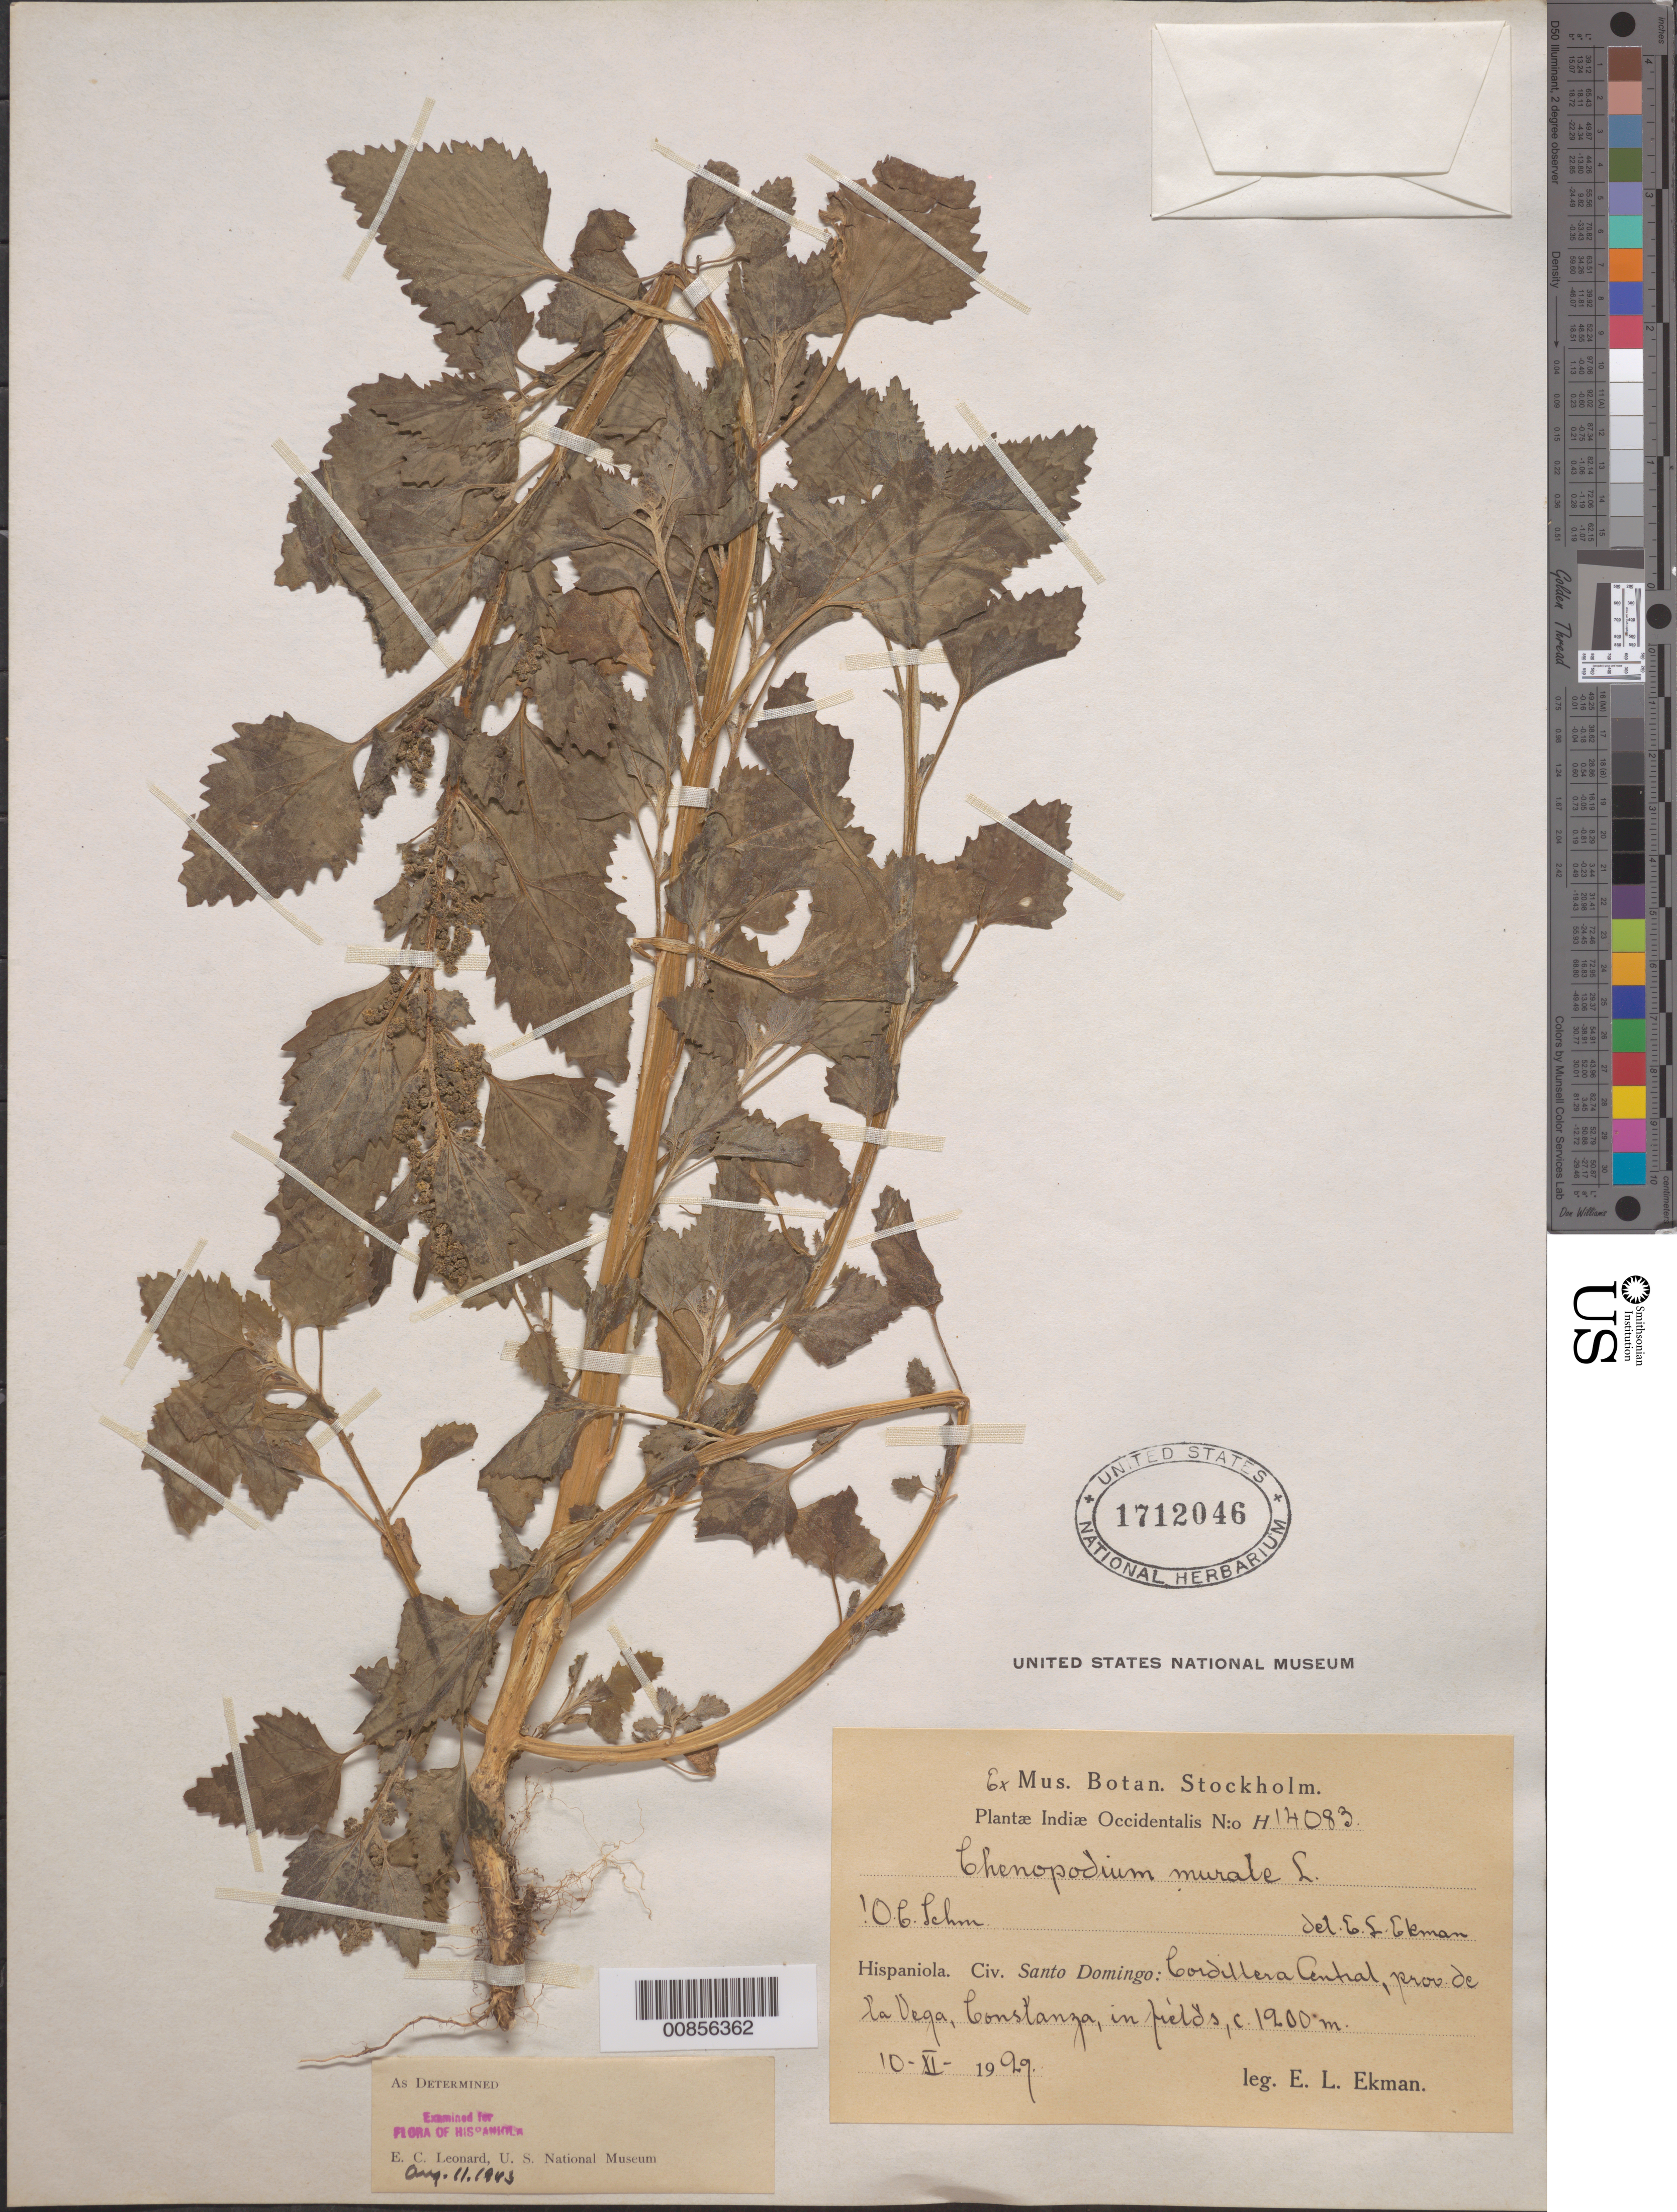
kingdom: Plantae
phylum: Tracheophyta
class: Magnoliopsida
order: Caryophyllales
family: Amaranthaceae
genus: Chenopodium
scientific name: Chenopodium murale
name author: L.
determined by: Leonard, Emery C., (US)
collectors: E. L. Ekman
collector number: H 14083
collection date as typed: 10 Nov 1929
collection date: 1929-11-10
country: Dominican Republic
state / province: La Vega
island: Hispaniola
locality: Cordillera Central, Constanza.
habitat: In fields.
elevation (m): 1200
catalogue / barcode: US 1712046